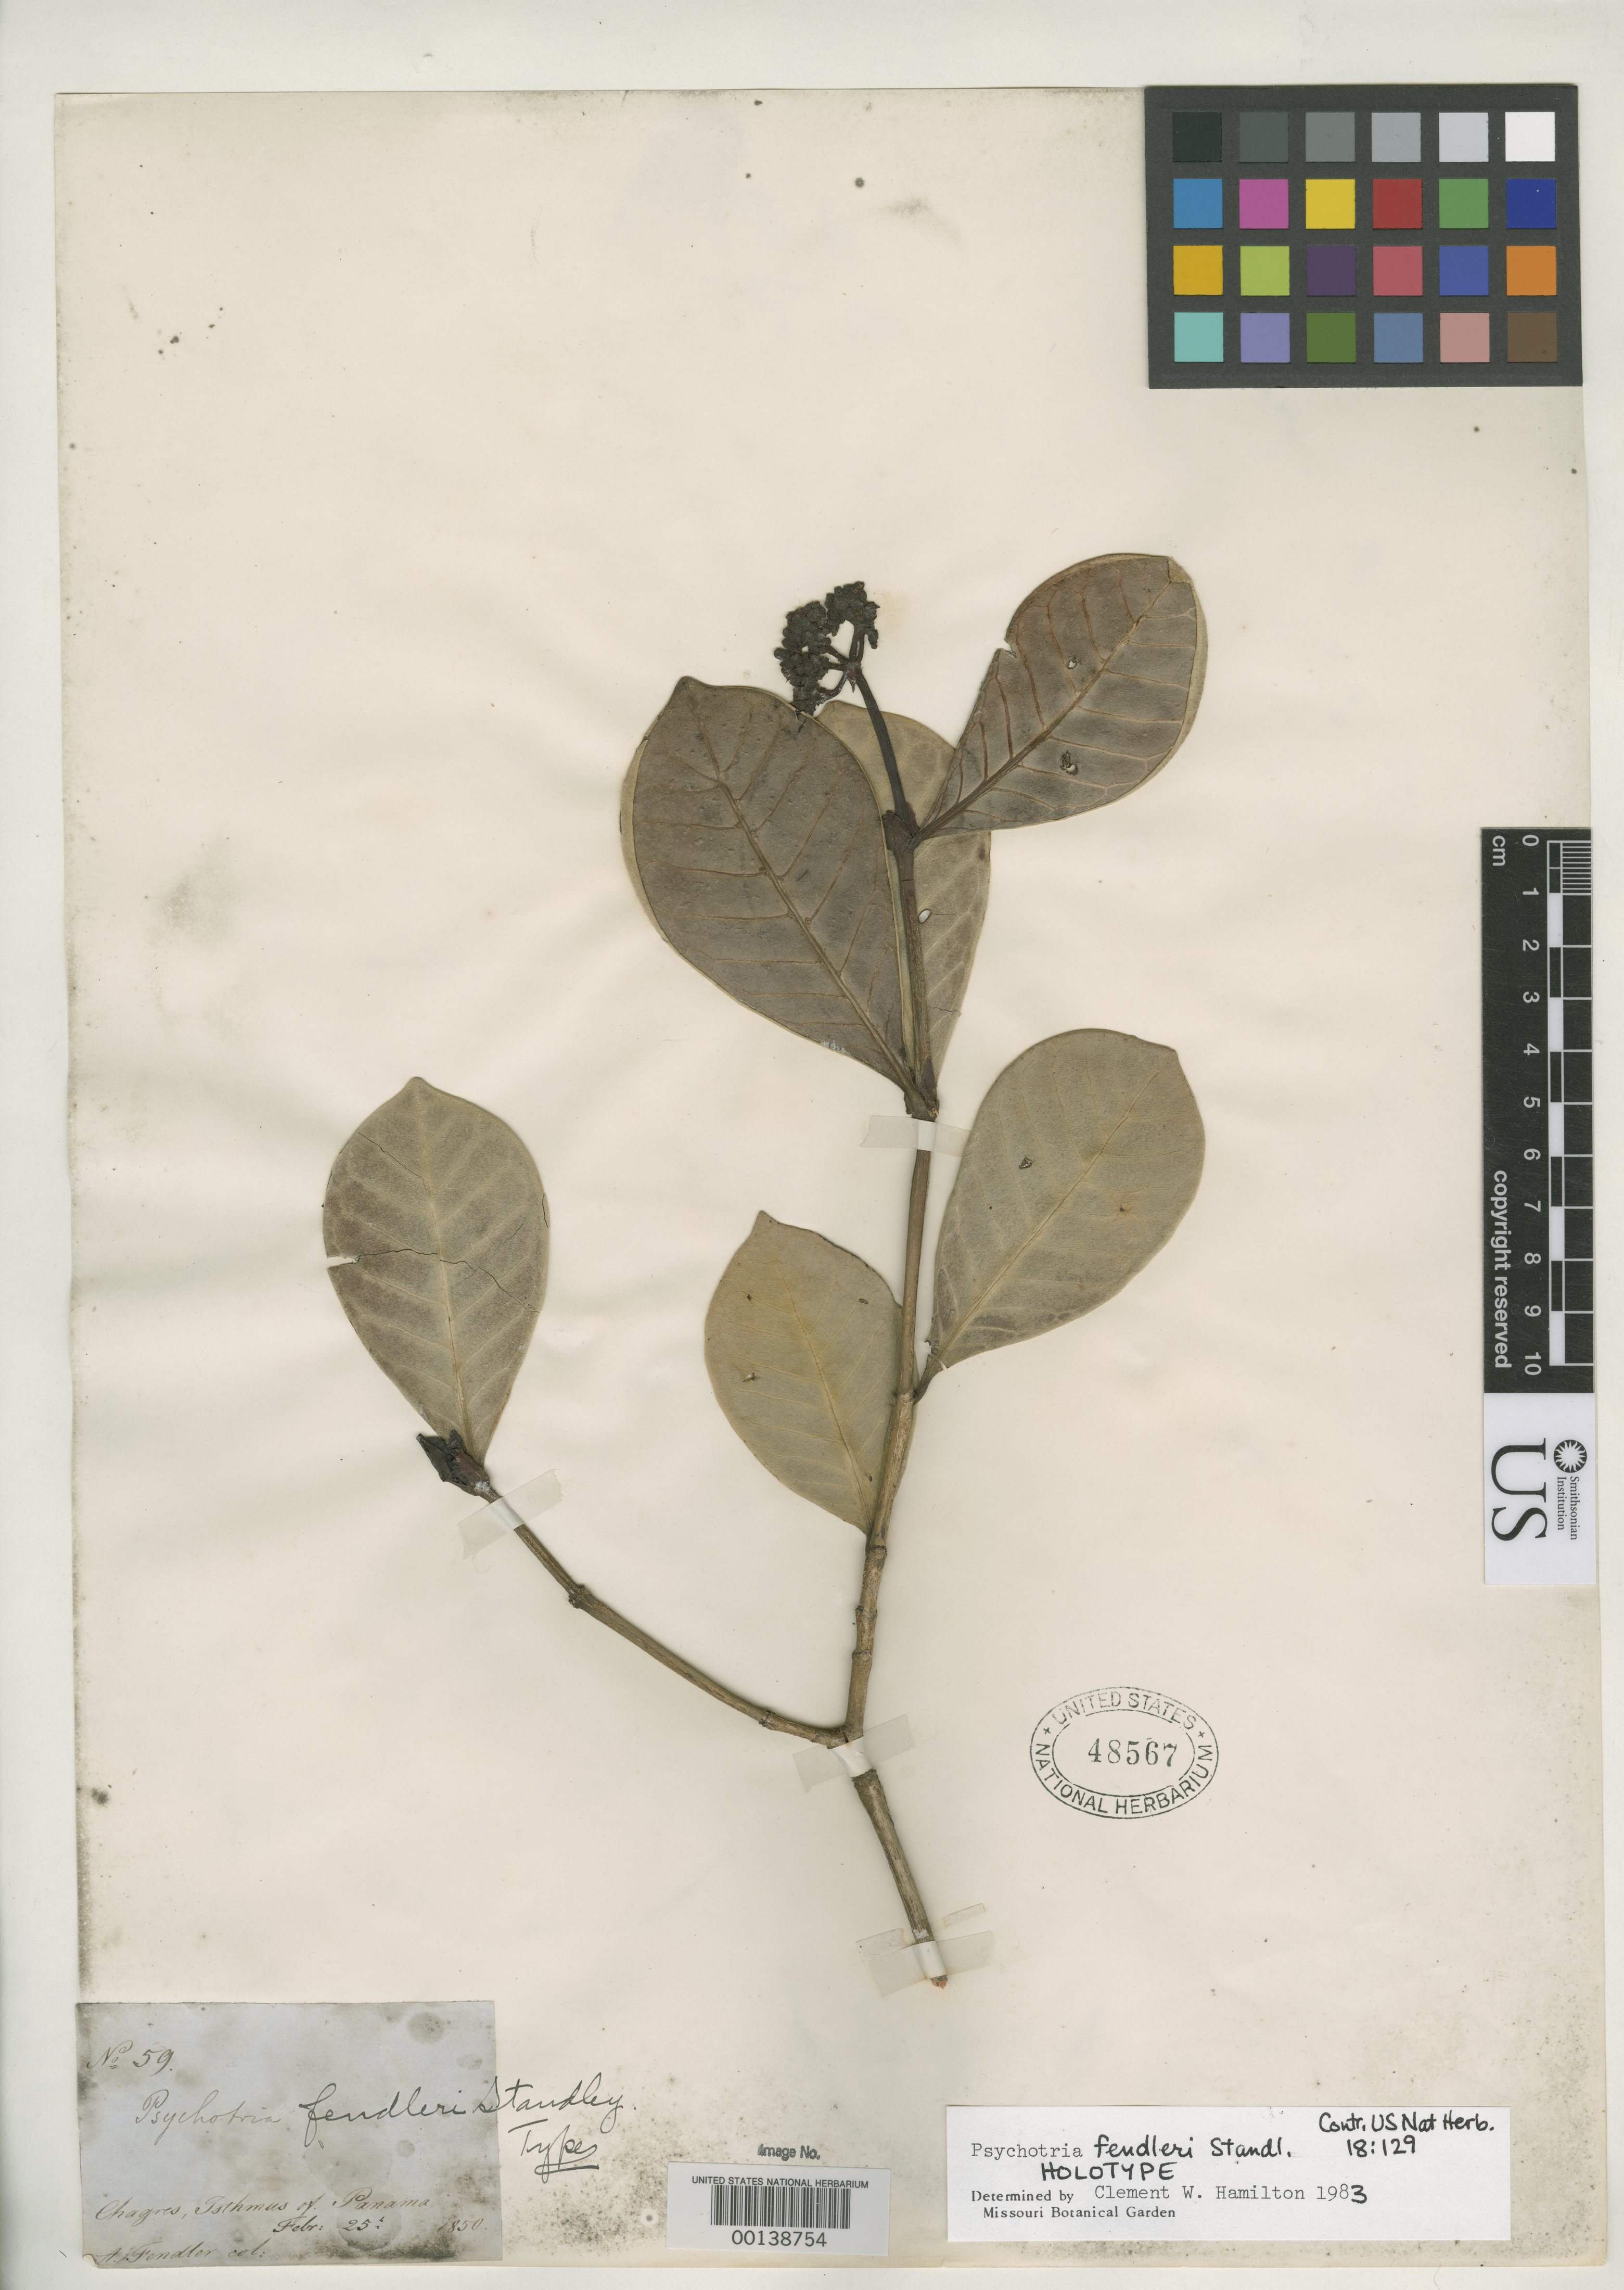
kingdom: Plantae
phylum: Tracheophyta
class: Magnoliopsida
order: Gentianales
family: Rubiaceae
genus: Psychotria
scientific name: Psychotria fendleri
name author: Standl.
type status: Holotype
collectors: A. Fendler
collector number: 59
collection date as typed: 25 Feb 1850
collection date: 1850-02-25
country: Panama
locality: Chagres vicinity.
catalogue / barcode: US 48567